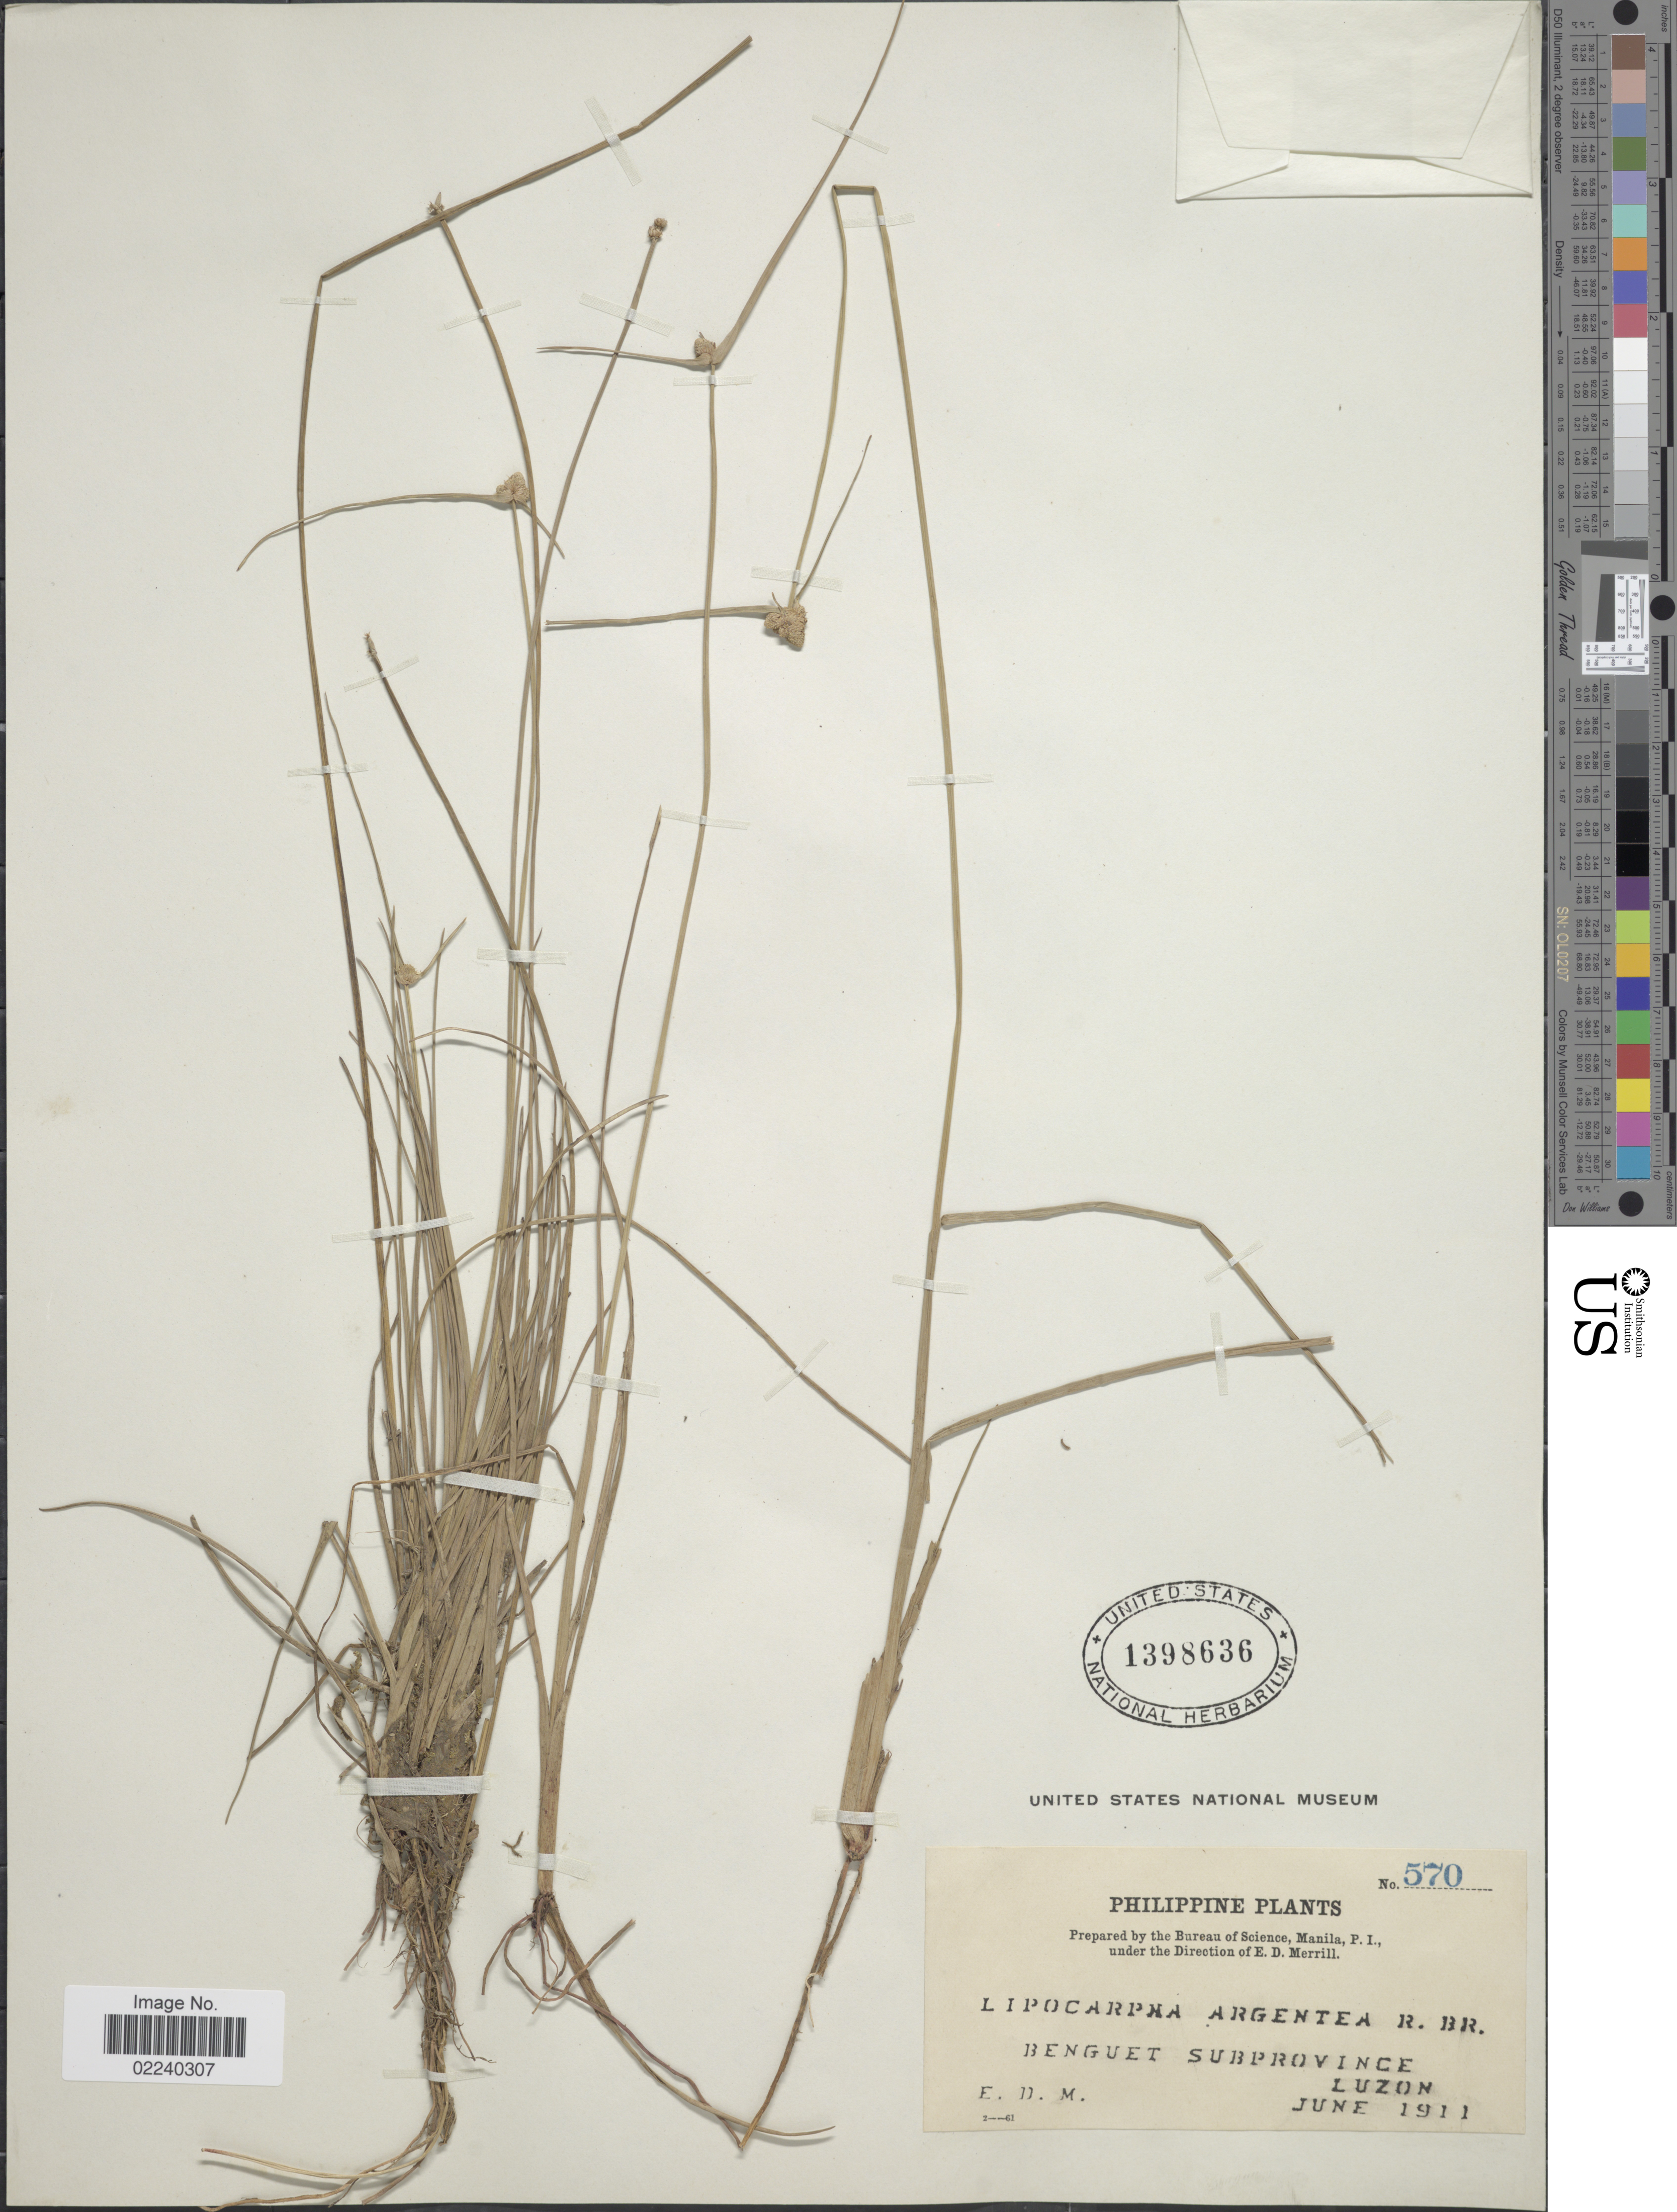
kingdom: Plantae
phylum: Tracheophyta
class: Liliopsida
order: Poales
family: Cyperaceae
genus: Cyperus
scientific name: Cyperus albescens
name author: (Steud.) Larridon & Govaerts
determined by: Strong, M. T., (US), Smithsonian Institution - National Museum of Natural History (UNITED STATES)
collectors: E. D. Merrill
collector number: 570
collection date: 1911-06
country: Philippines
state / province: Cordillera (Administrative Region)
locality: Benguet Subprovince, Luzon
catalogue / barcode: US 1398636